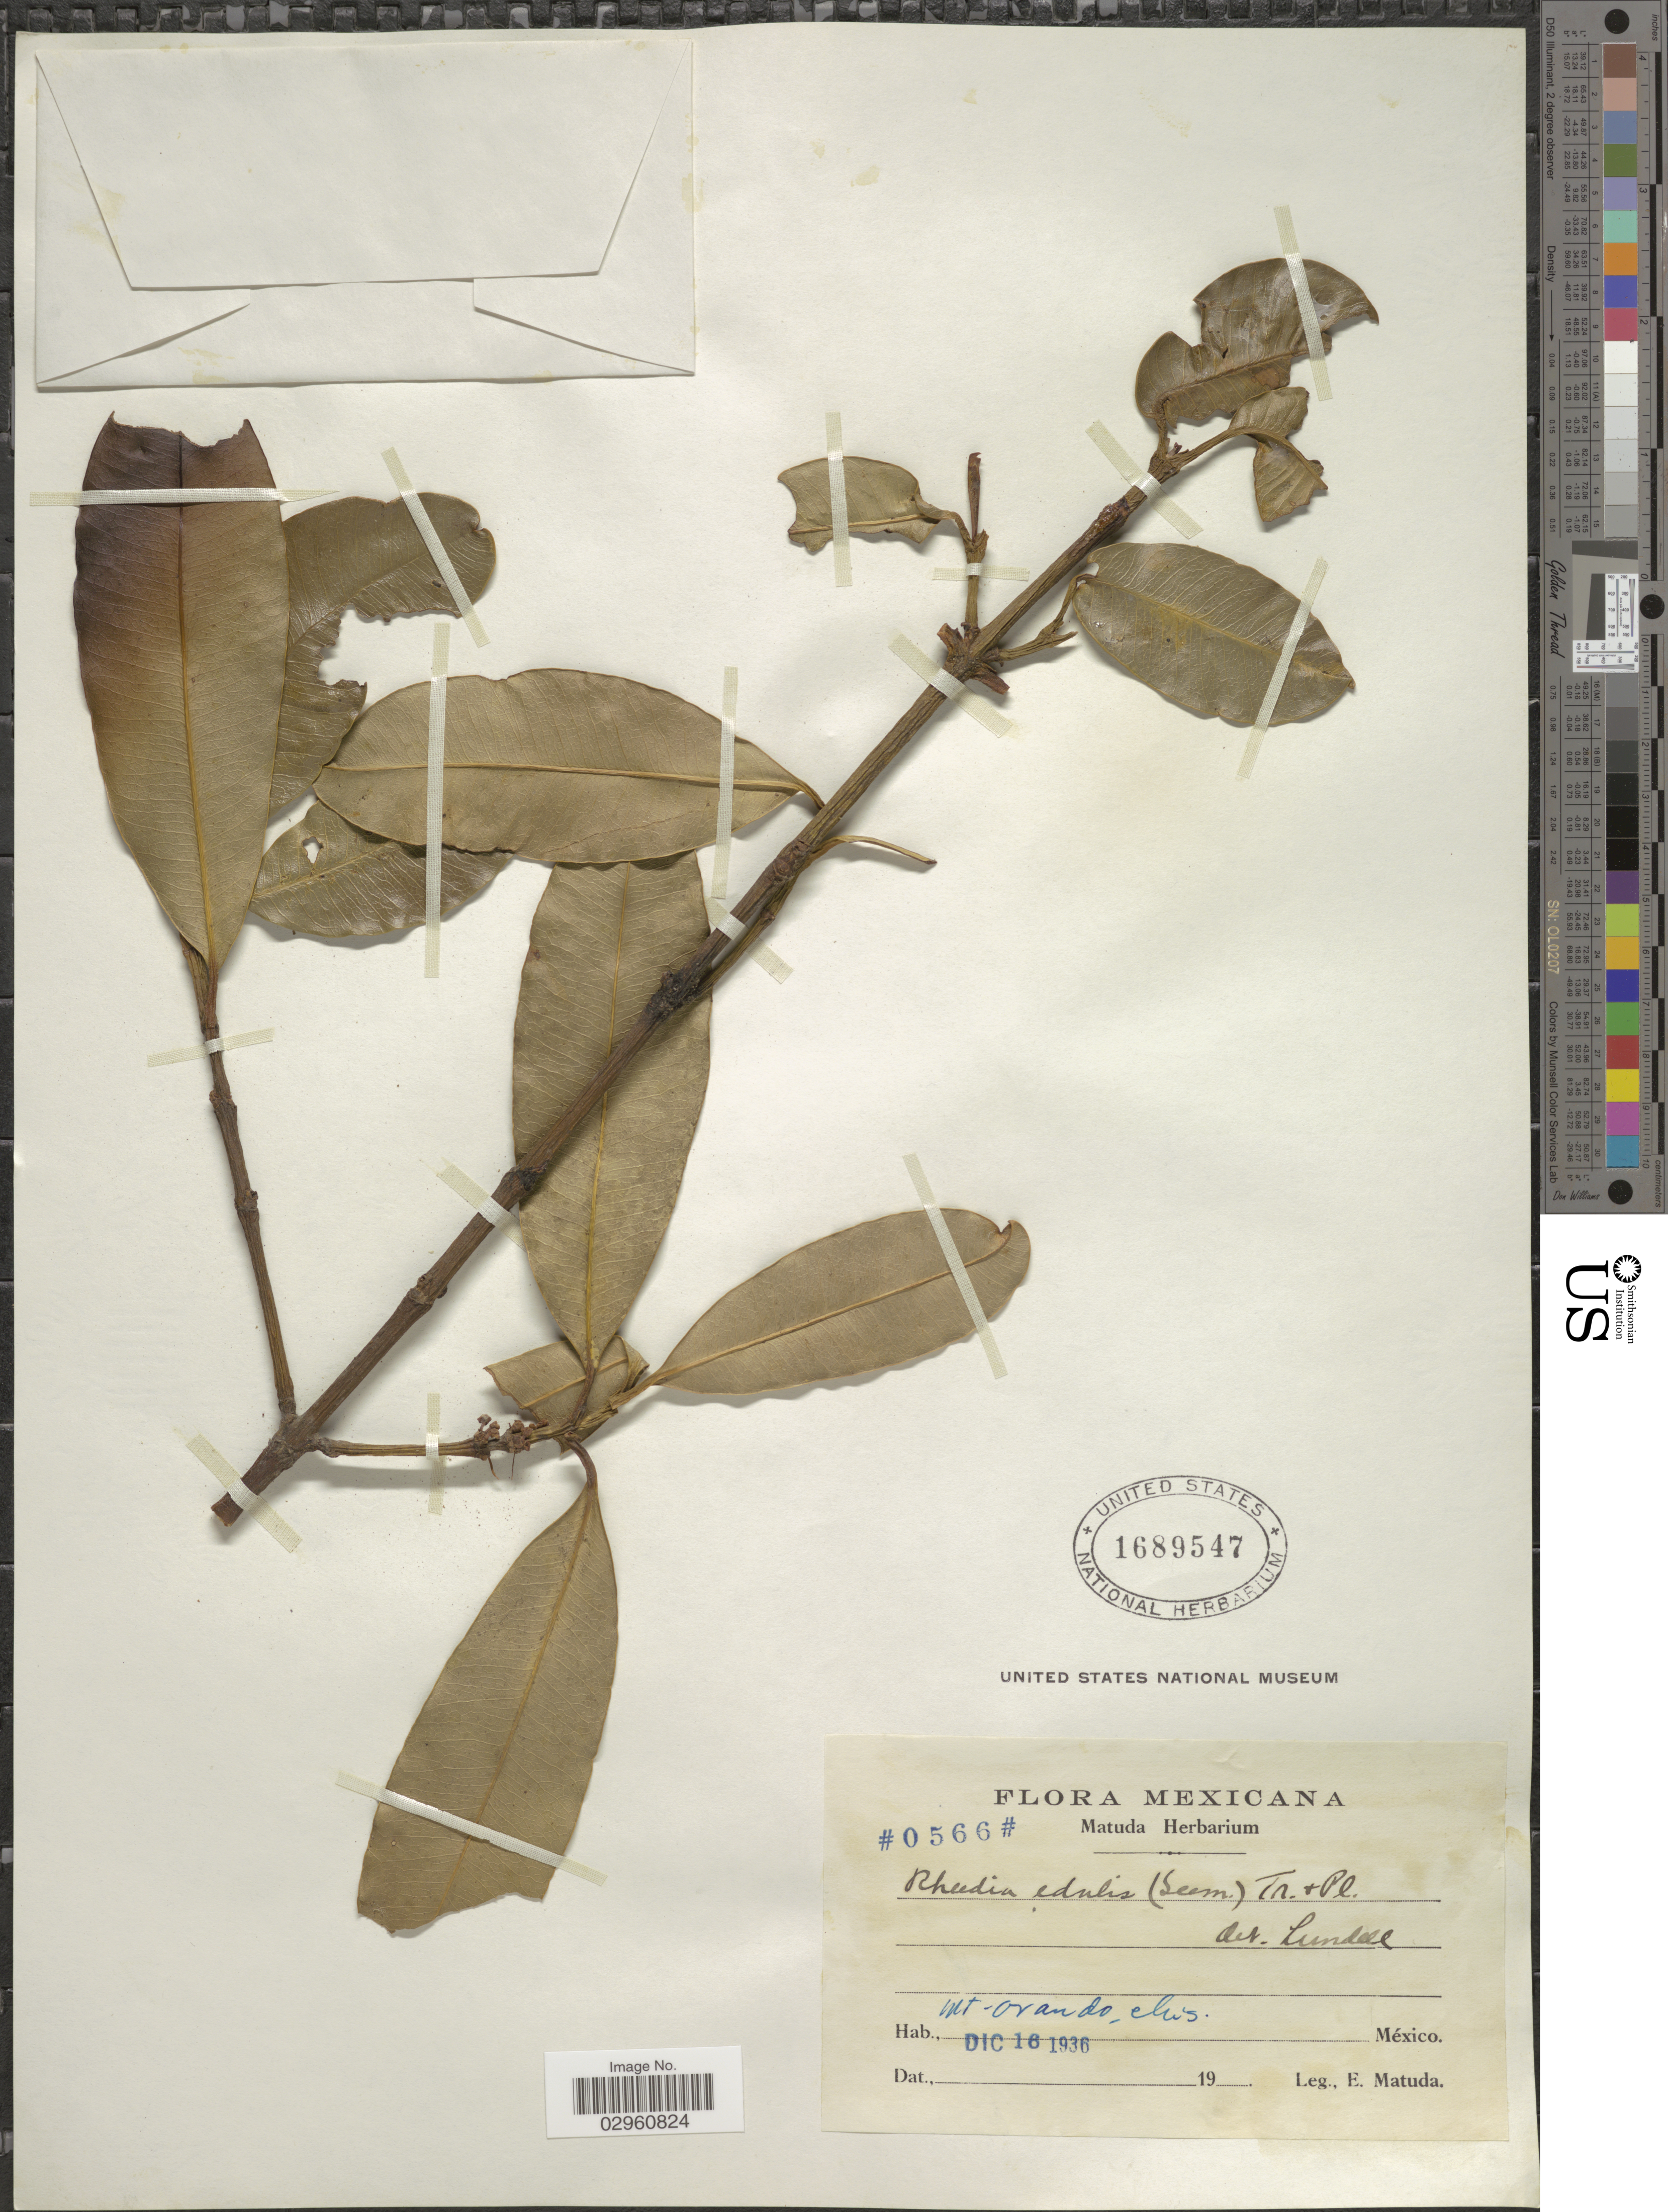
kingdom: Plantae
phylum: Tracheophyta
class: Magnoliopsida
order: Malpighiales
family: Clusiaceae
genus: Garcinia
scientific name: Garcinia intermedia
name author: (Pittier) Hammel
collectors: E. Matuda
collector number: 0566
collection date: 1936-12-18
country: Mexico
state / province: Chiapas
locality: Mt. Ovando.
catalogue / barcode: US 1689547